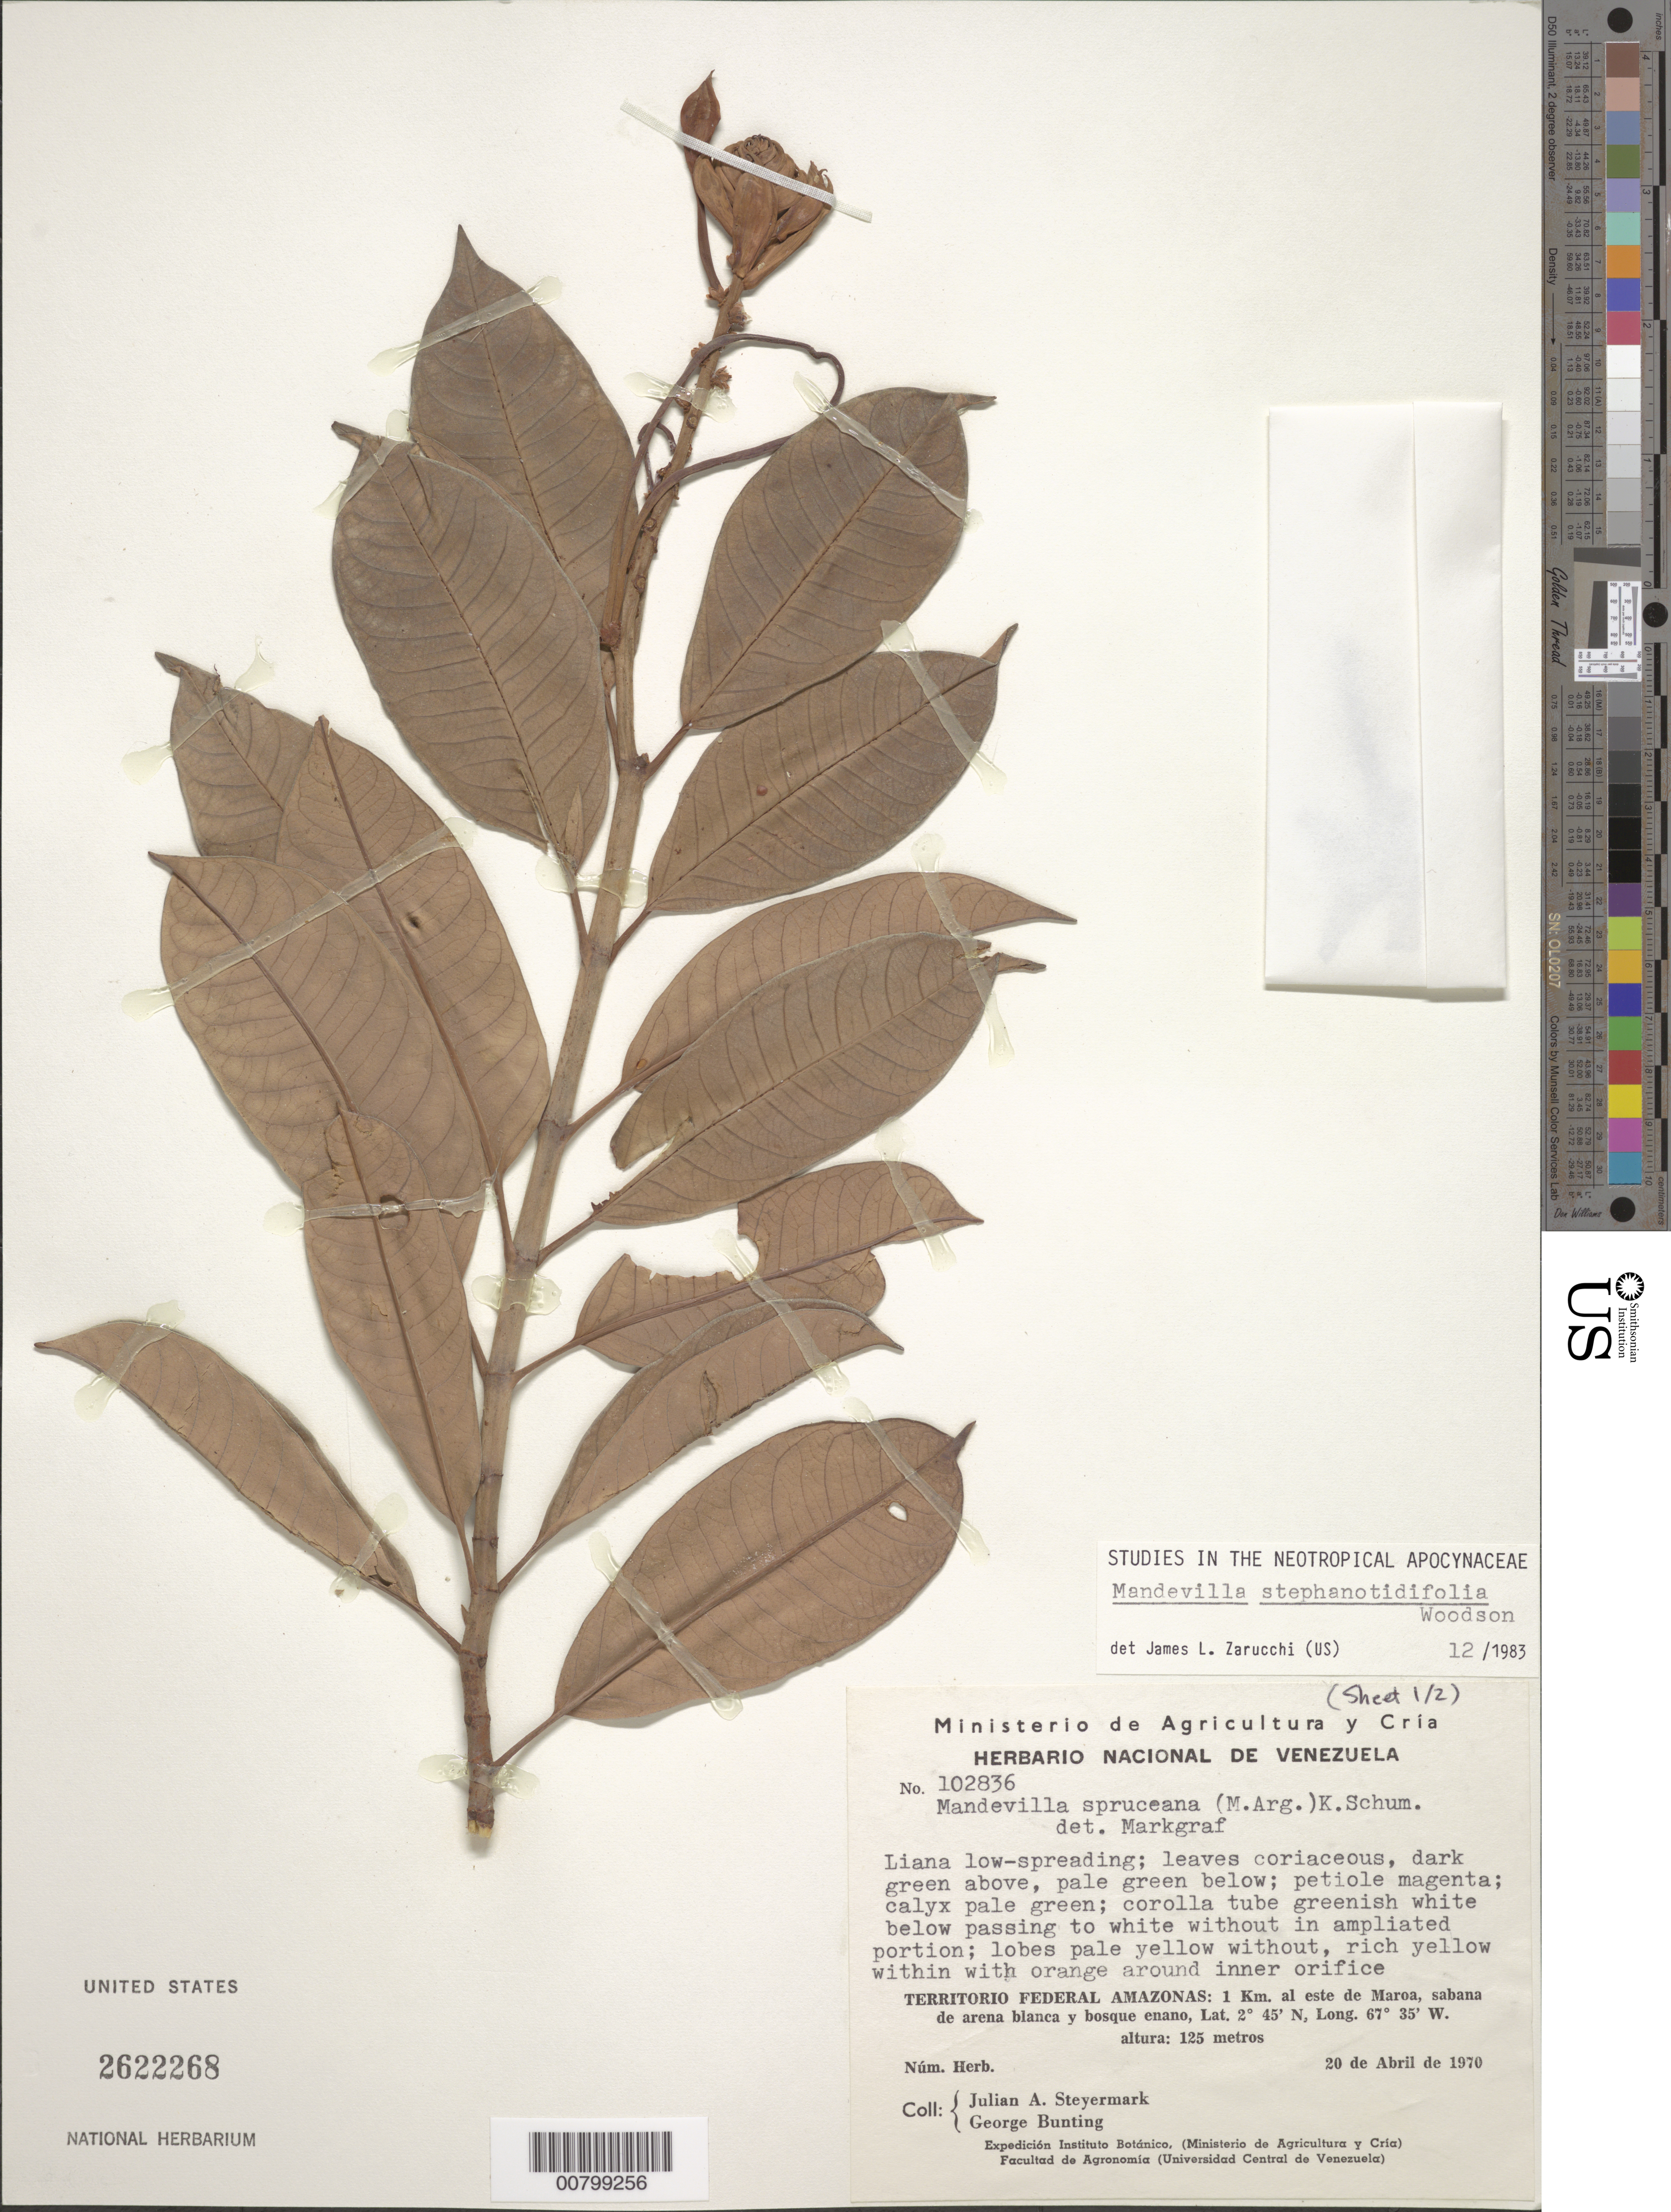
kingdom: Plantae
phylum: Tracheophyta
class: Magnoliopsida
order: Gentianales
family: Apocynaceae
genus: Mandevilla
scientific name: Mandevilla stephanotidifolia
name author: Woodson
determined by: Markgraf, Friedrich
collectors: J. Steyermark & G. S. Bunting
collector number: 102836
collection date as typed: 20-Apr-70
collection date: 1970-04-20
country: Venezuela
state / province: Amazonas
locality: Maroa, 1 km E of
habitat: Sabana de arena blanca y bosque enano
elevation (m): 125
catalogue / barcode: US 2622268